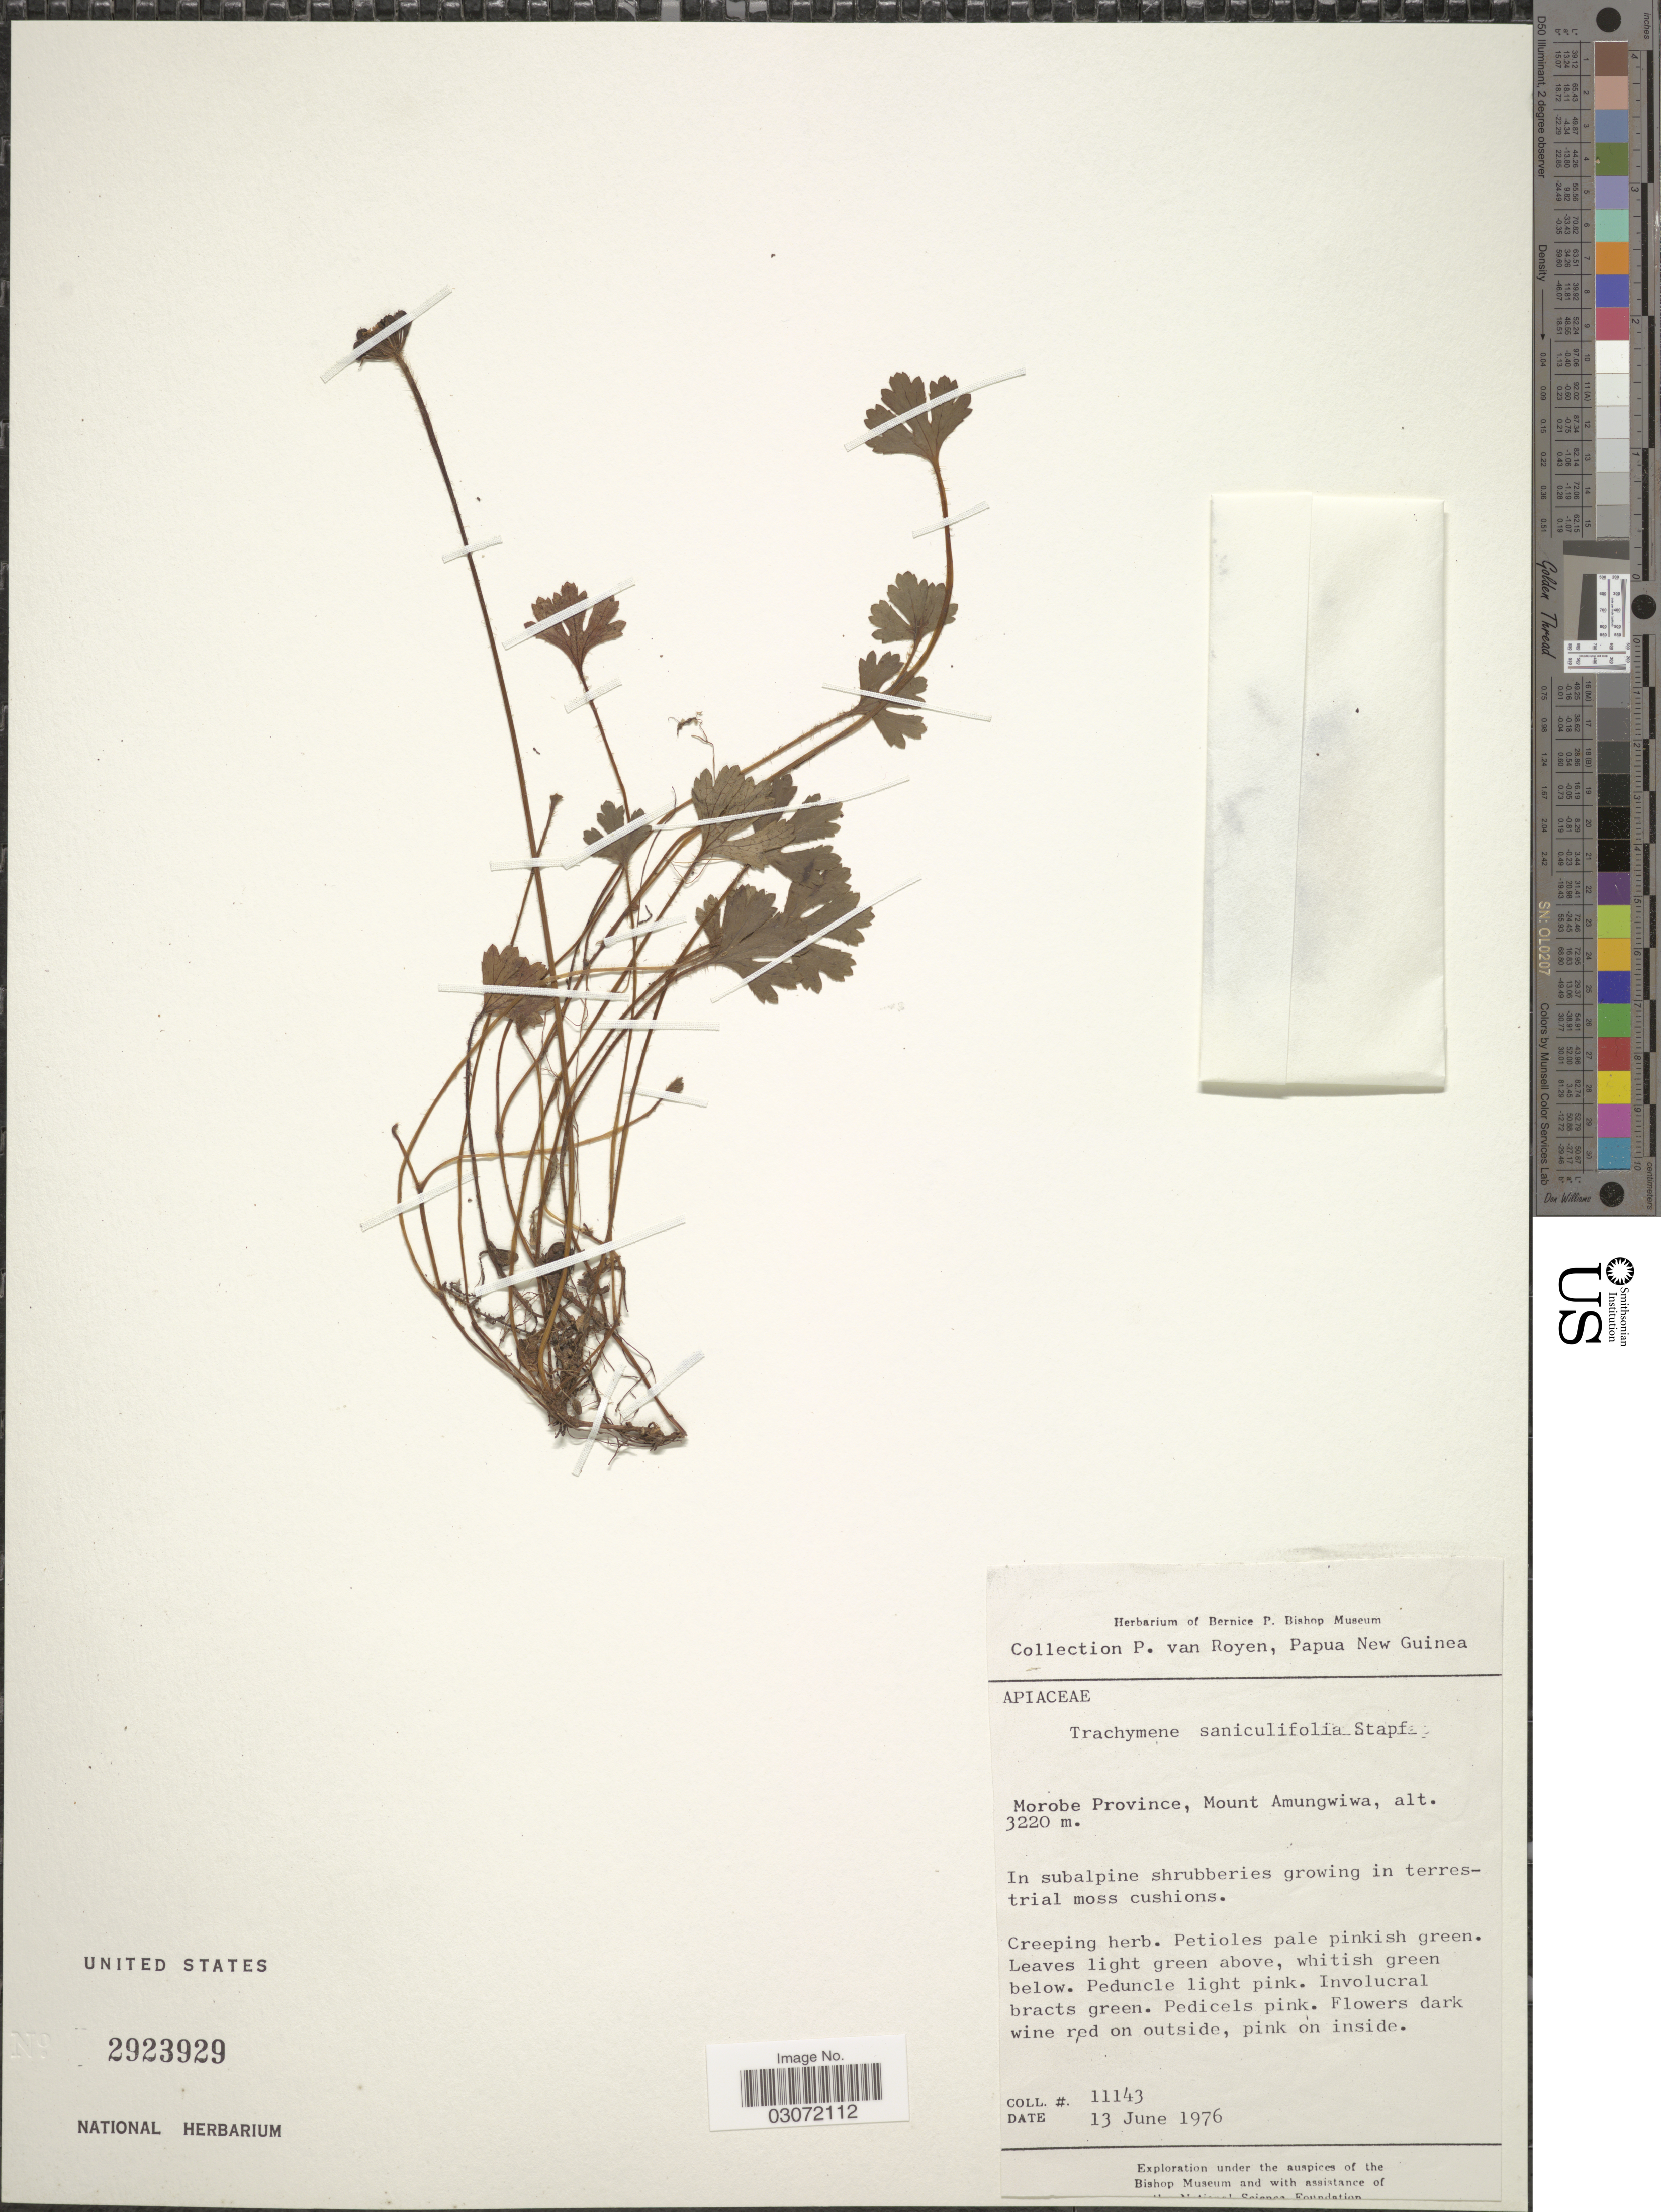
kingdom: Plantae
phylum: Tracheophyta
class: Magnoliopsida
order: Apiales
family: Araliaceae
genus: Trachymene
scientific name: Trachymene saniculaefolia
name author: Stapf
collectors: P. van Royen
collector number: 11143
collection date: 1976-06-13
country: Papua New Guinea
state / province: Morobe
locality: Morobe Province, Mount Amungwiwa.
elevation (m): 3220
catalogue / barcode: US 2923929